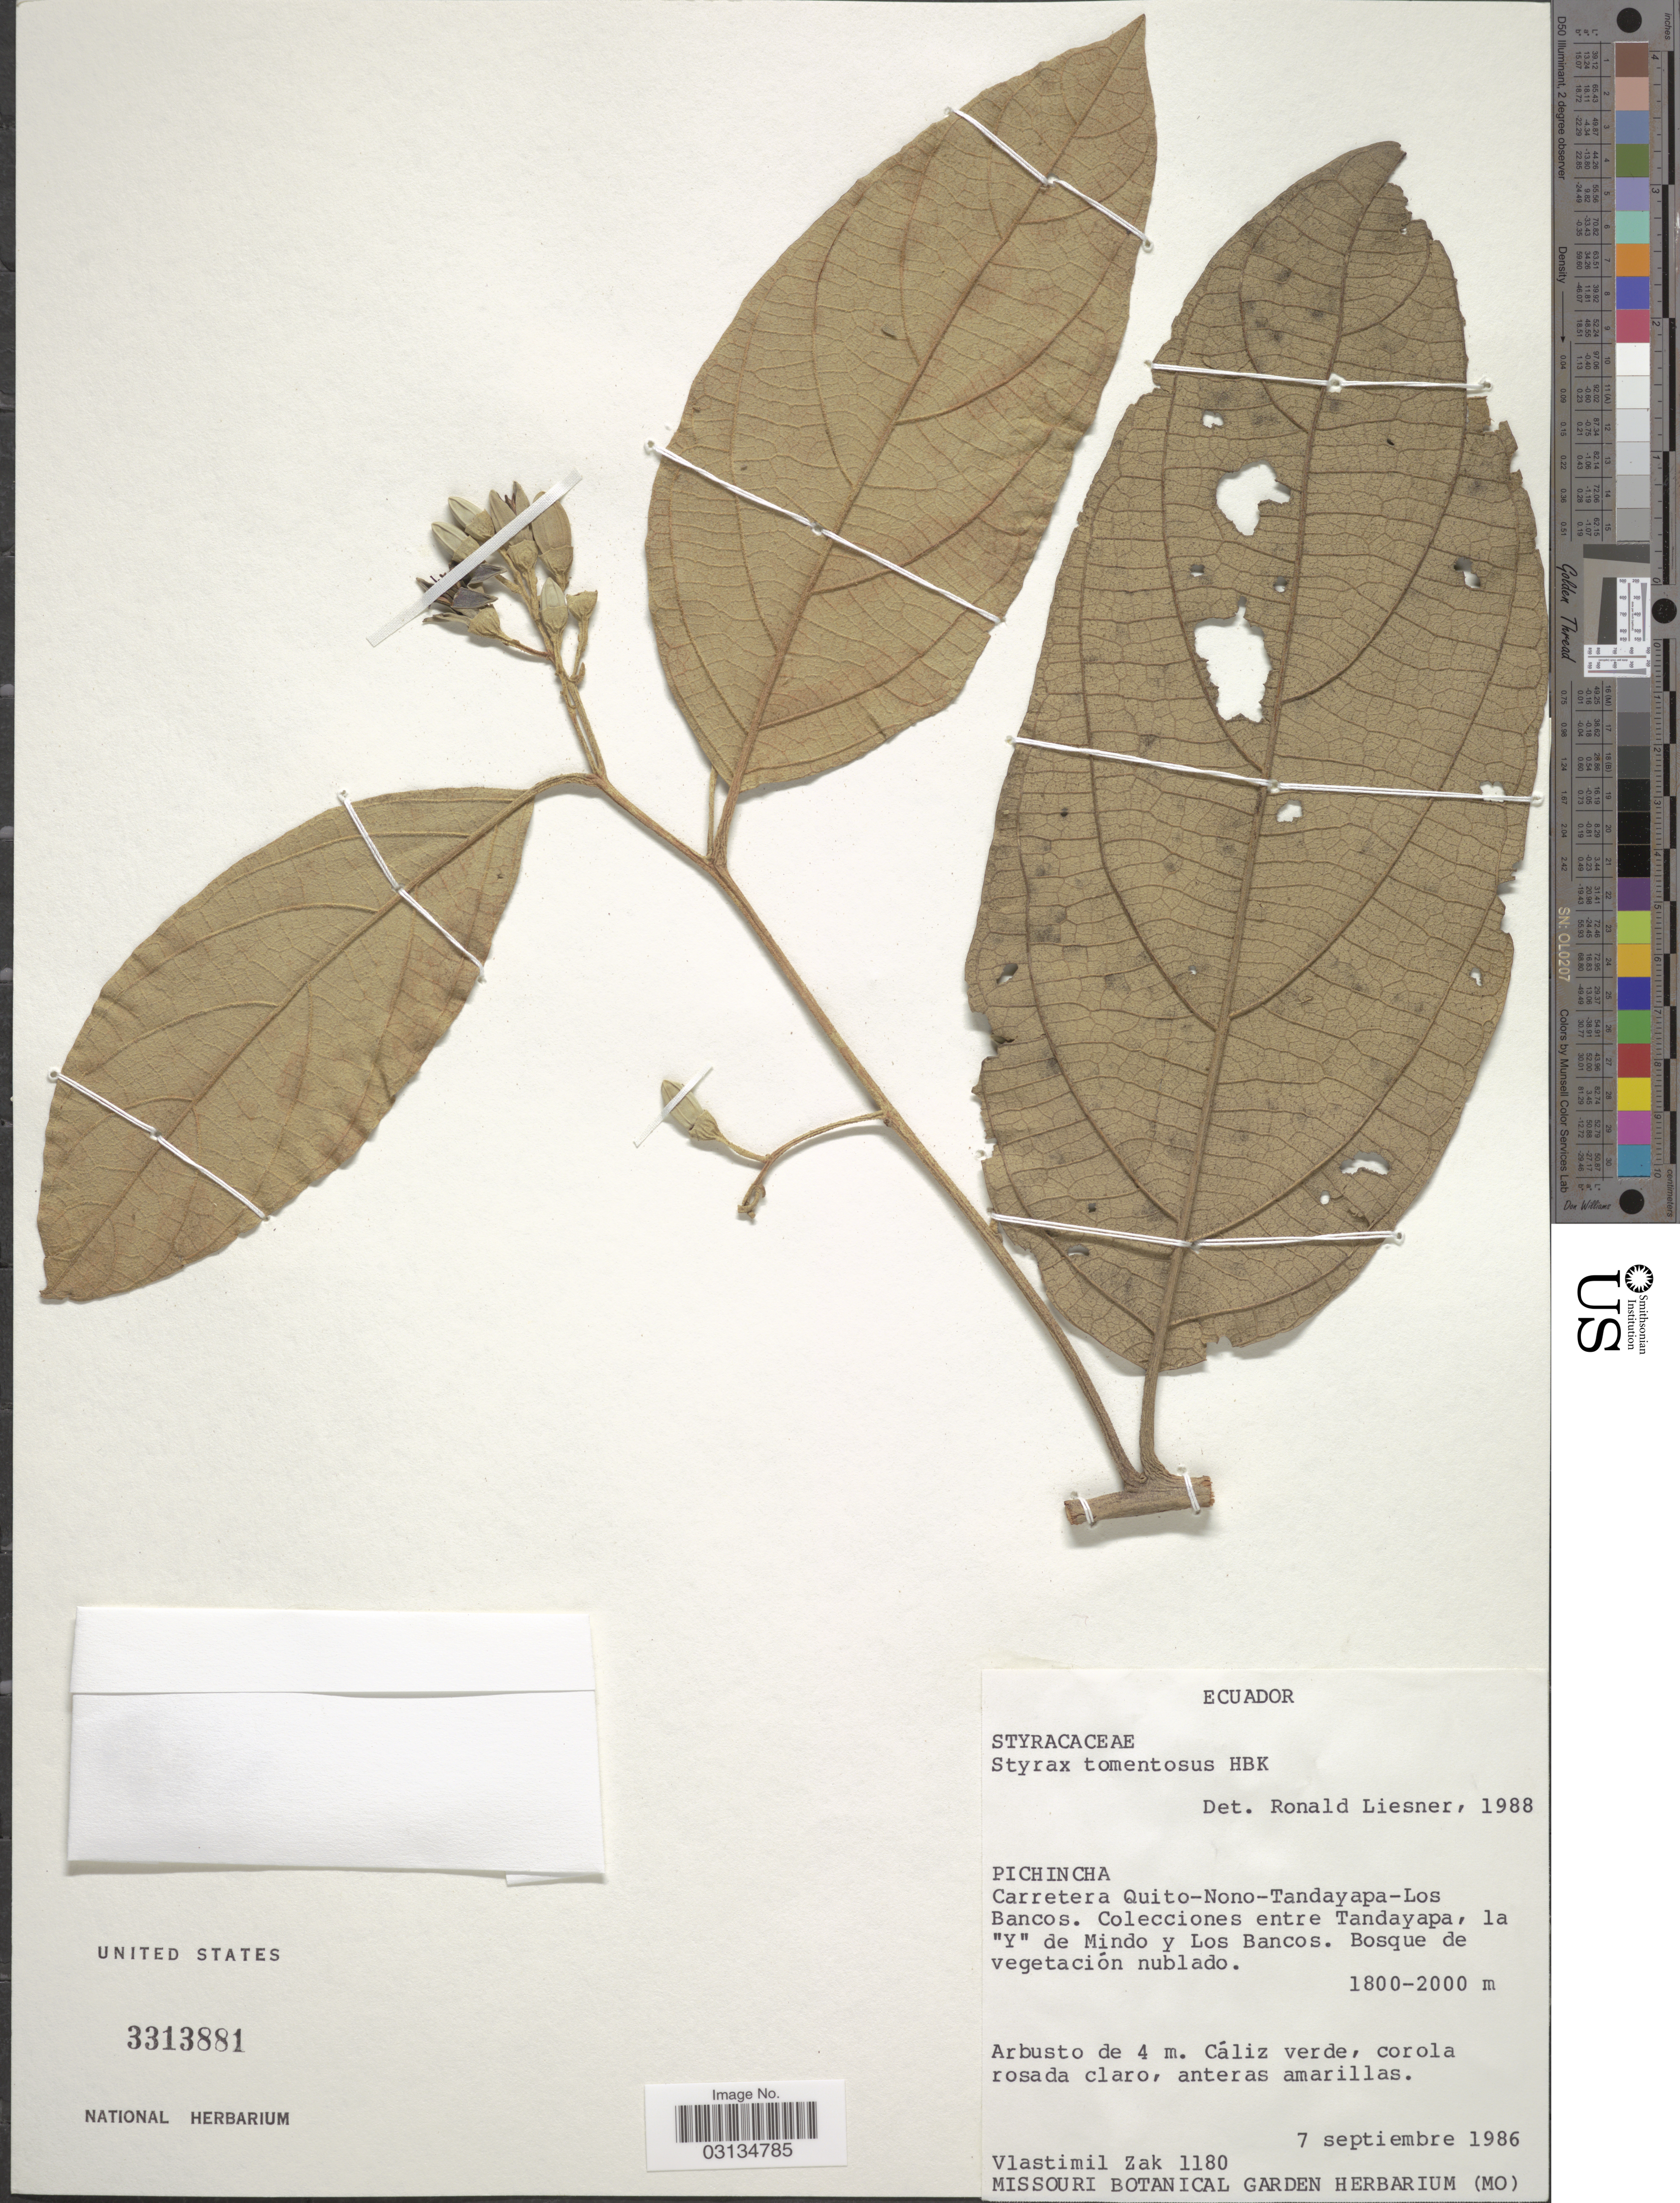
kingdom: Plantae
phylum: Tracheophyta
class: Magnoliopsida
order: Ericales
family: Styracaceae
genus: Styrax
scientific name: Styrax tomentosus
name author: Bonpl.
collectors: V. Zak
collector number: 1180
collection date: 1986-09-07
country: Ecuador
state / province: Pichincha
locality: Carretera Quito-Nono-Tandayapa-Los Bancos. Colecciones entre Tandayapa, la "Y" de Mindo y Los Bancos.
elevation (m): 1800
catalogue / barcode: US 3313881